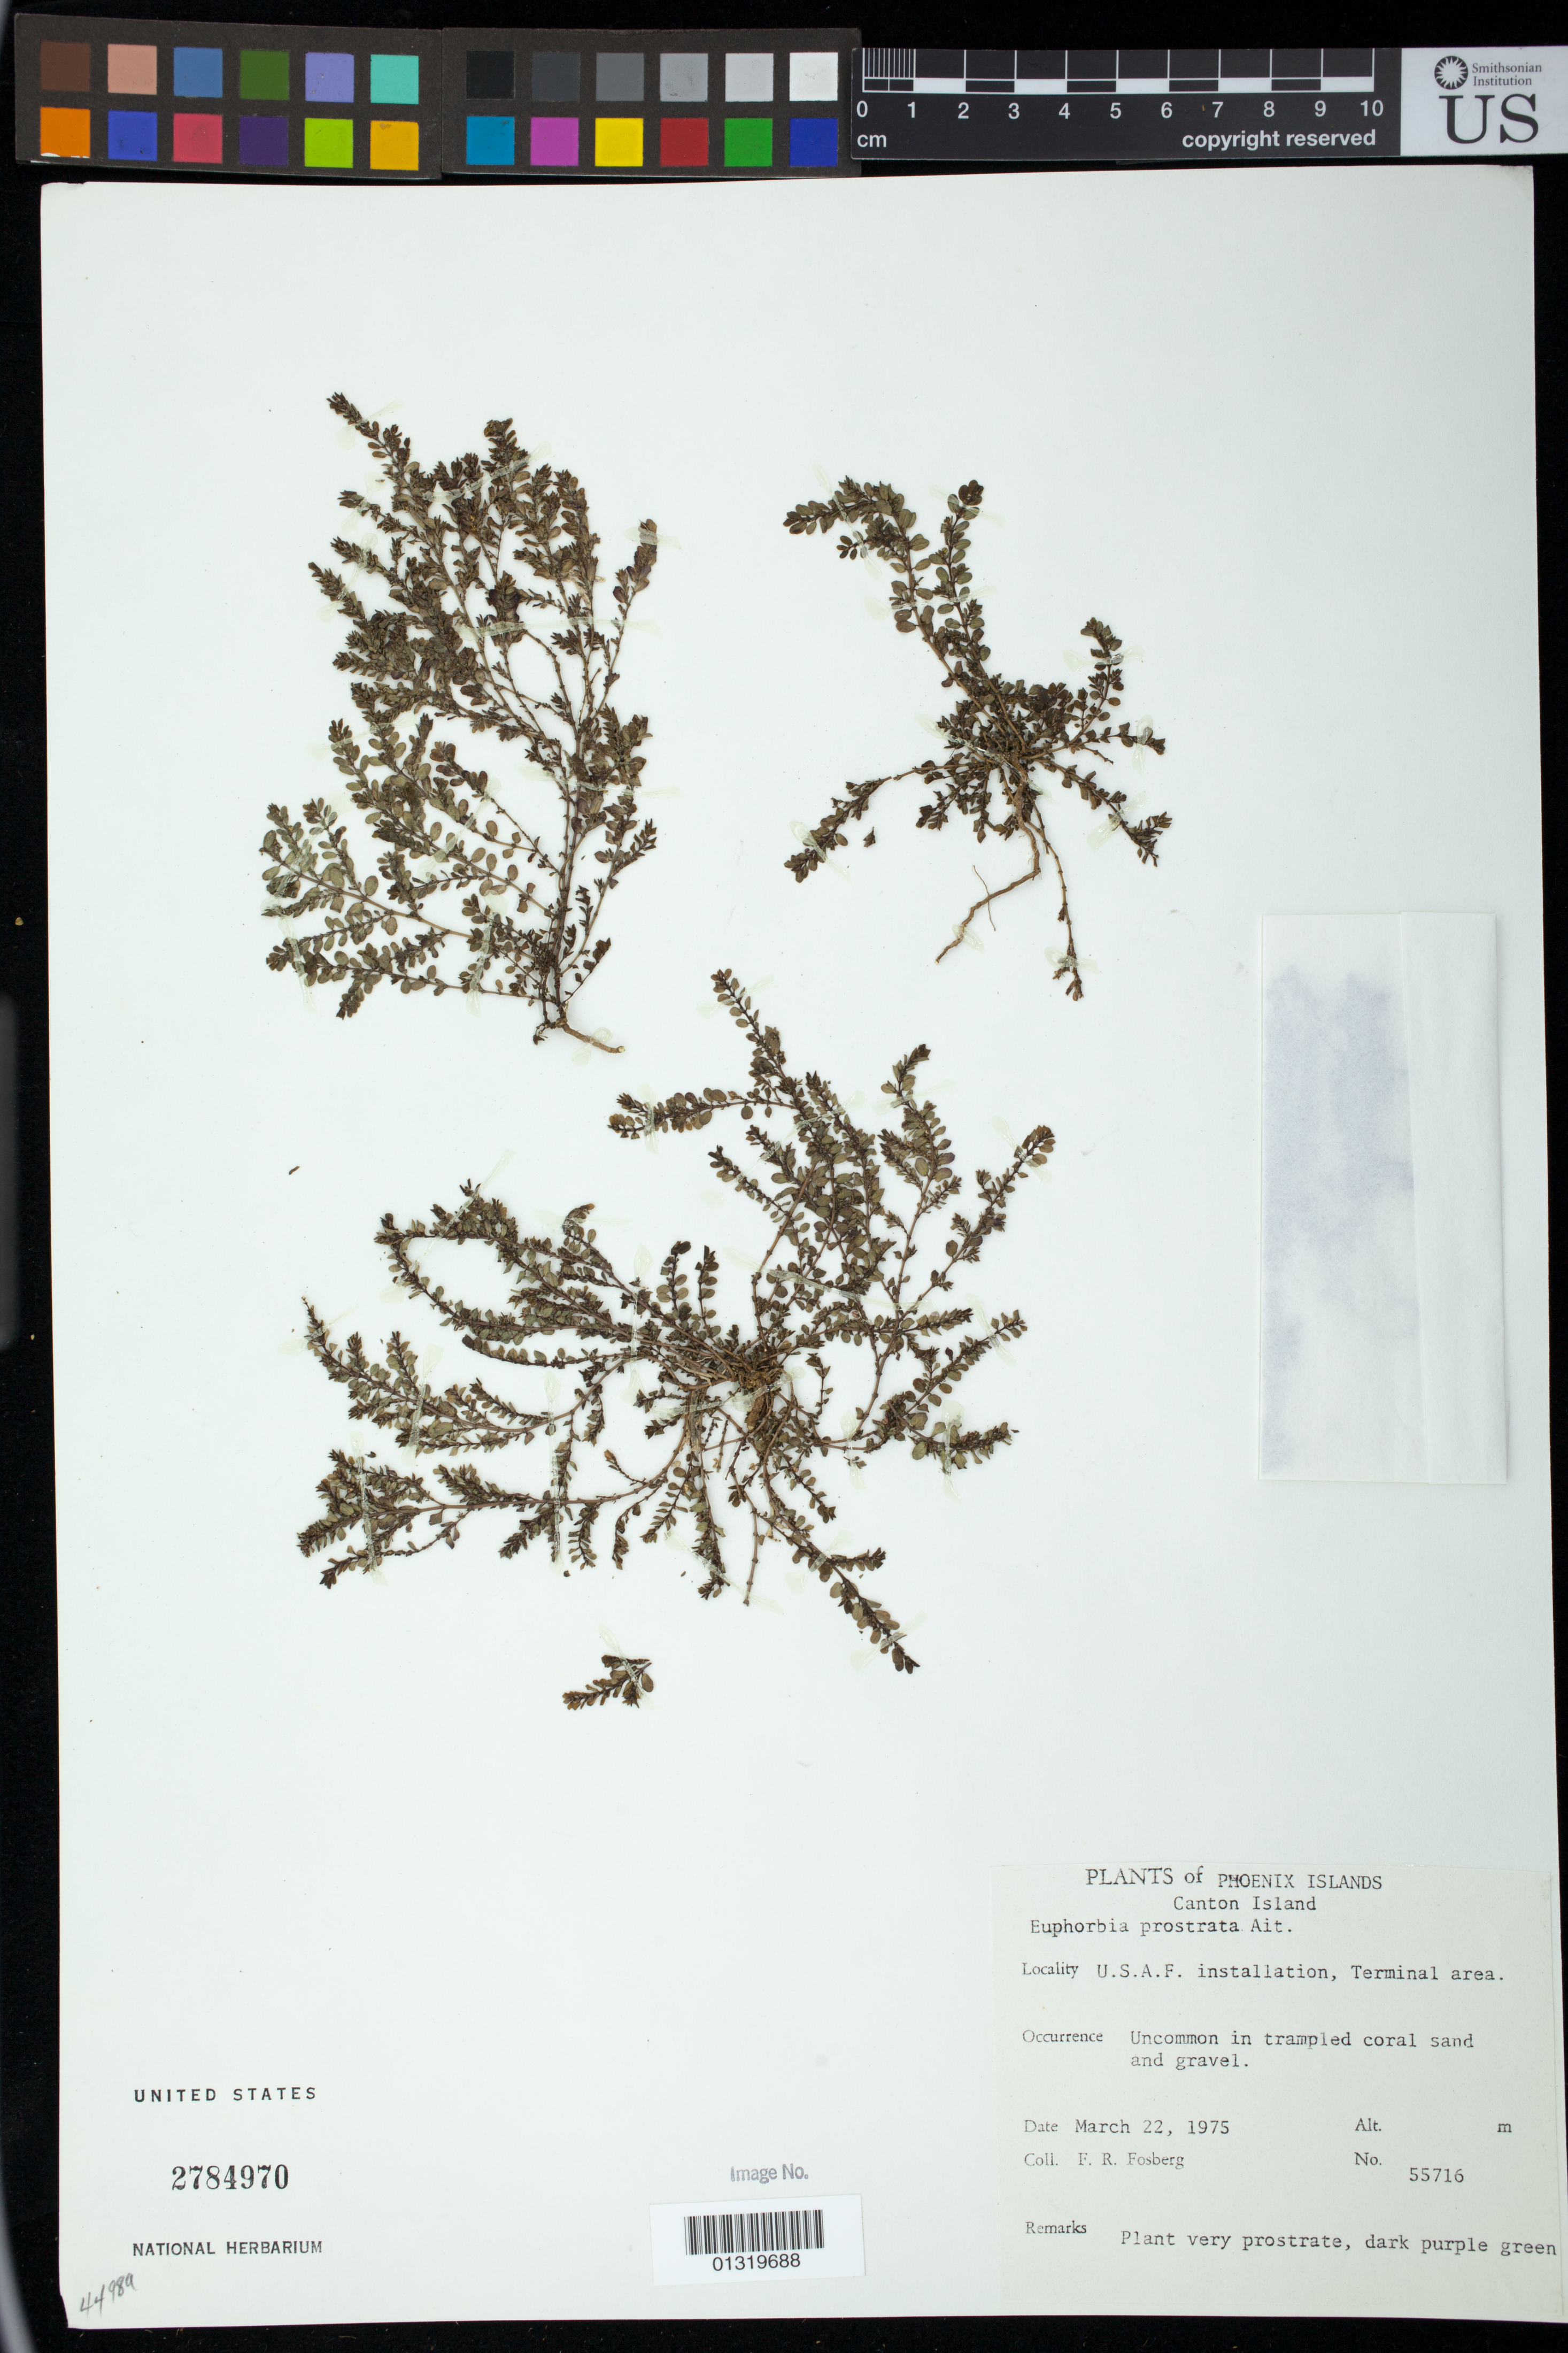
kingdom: Plantae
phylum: Tracheophyta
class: Magnoliopsida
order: Malpighiales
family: Euphorbiaceae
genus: Euphorbia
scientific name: Euphorbia prostrata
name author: Aiton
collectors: F. R. Fosberg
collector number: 55716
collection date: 1975-03-22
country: Kiribati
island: Kanton [Canton] Atoll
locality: Canton Island (Kanton Island); U.S.A.F. installation, Terminal area.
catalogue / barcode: US 2784970